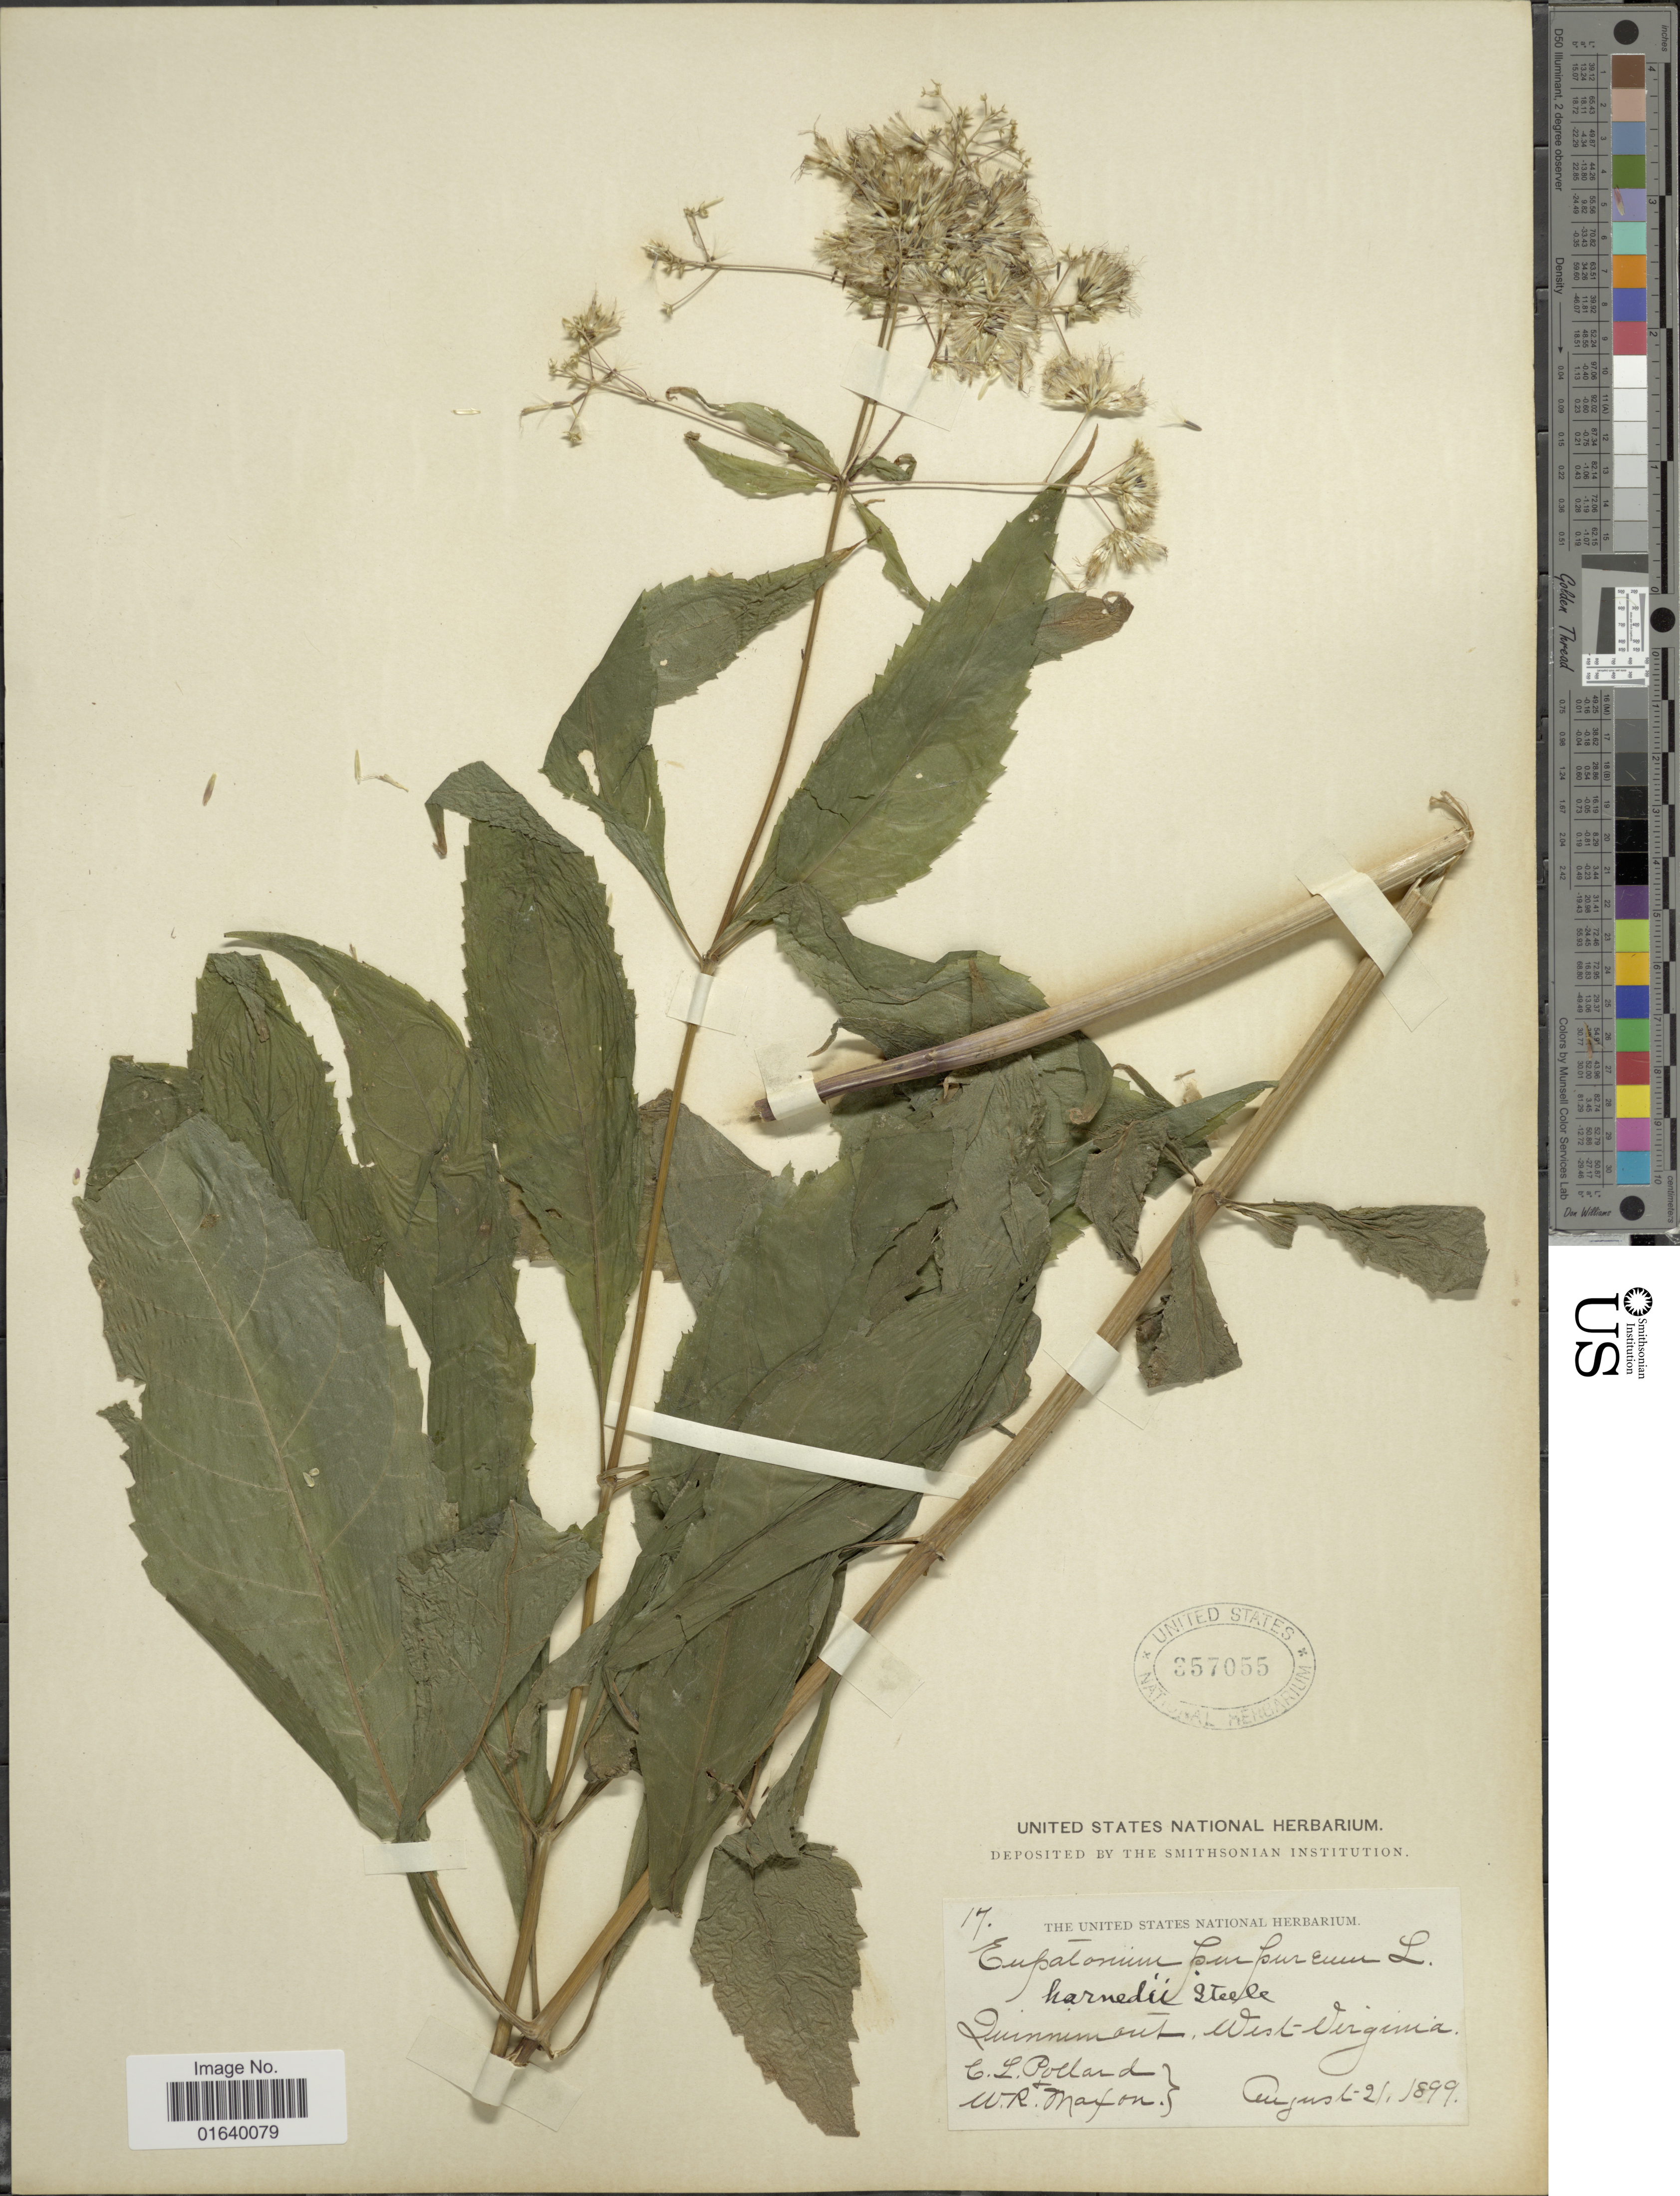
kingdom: Plantae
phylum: Tracheophyta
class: Magnoliopsida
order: Asterales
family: Asteraceae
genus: Eupatorium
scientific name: Eupatorium purpureum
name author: (L.) E.E. Lamont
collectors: C. L. Pollard & W. R. Maxon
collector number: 17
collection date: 1899-08-21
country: United States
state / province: West Virginia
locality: Quinnimont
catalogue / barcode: US 357055